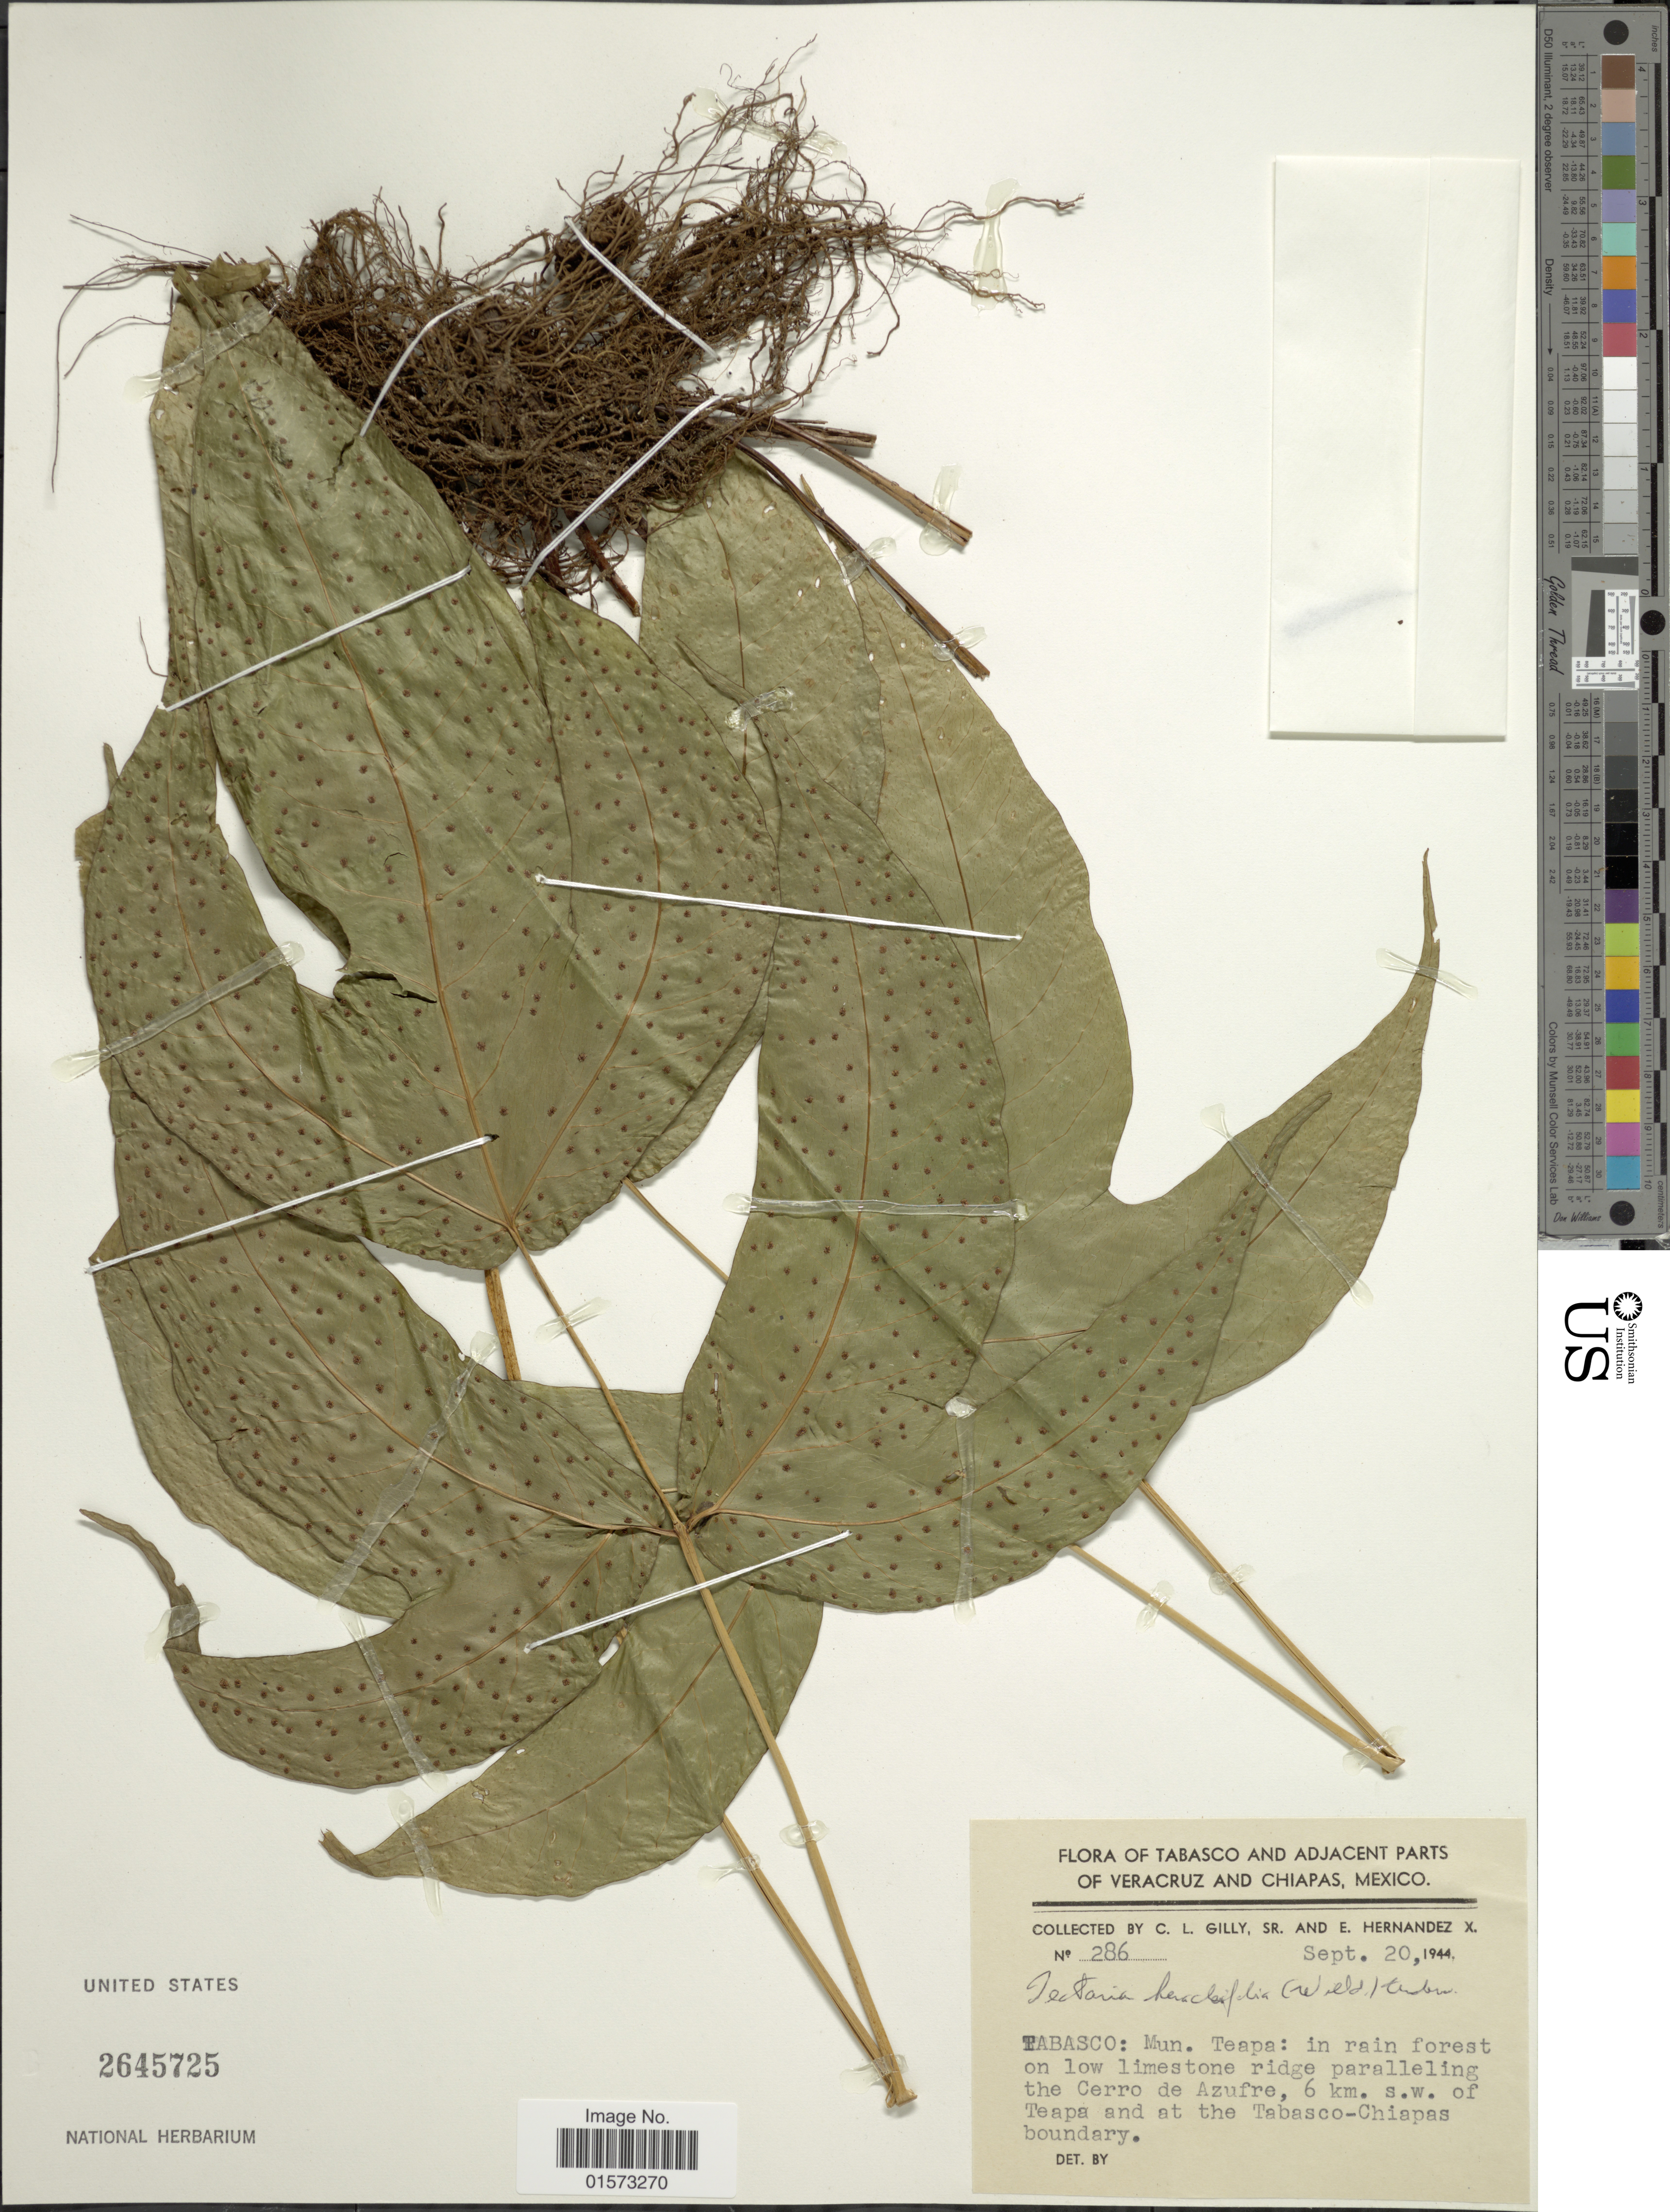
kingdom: Plantae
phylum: Tracheophyta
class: Polypodiopsida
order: Polypodiales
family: Tectariaceae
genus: Tectaria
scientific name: Tectaria heracleifolia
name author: (Willd.) Underw.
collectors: C. Gilly & E. Hernández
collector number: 286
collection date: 1944-09-20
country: Mexico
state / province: Tabasco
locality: Mun, Teapa: in rain forest on low limestone ridge paralelling the Cerro de Azufre, 6 km s.w. of Teapa and at the Tabasco-Chiapas boundary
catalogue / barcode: US 2645725